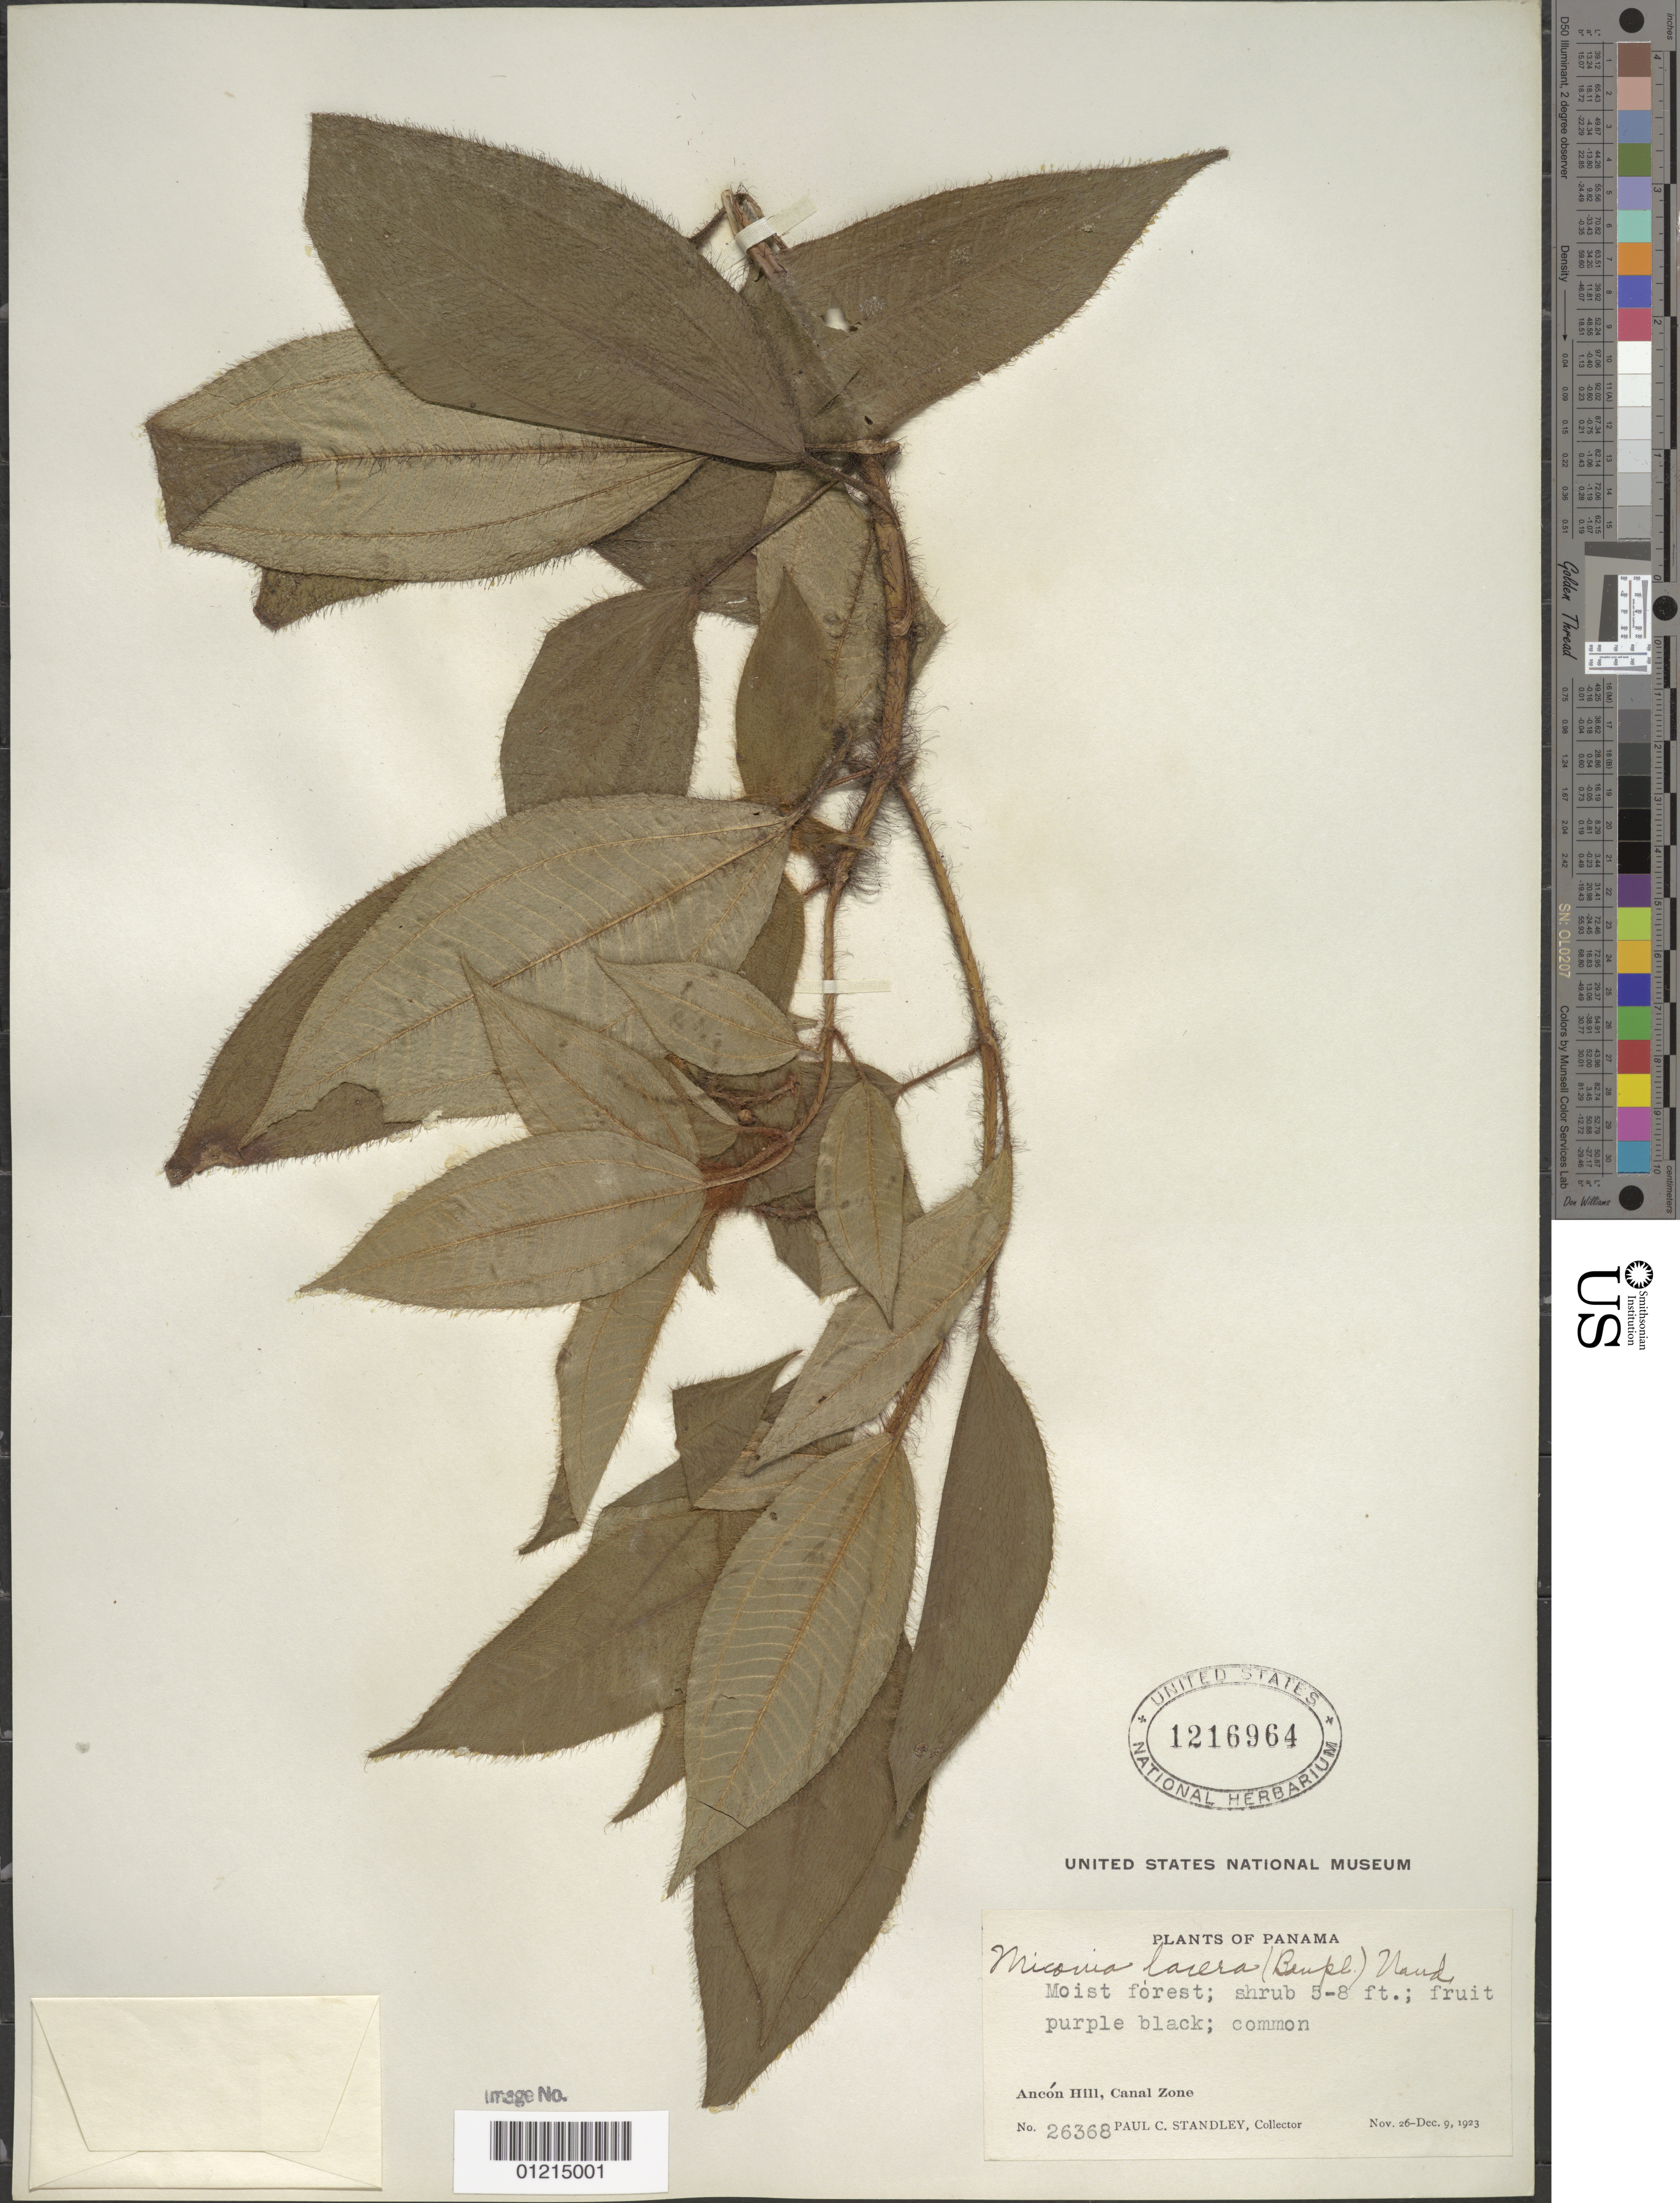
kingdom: Plantae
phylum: Tracheophyta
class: Magnoliopsida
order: Myrtales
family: Melastomataceae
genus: Miconia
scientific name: Miconia lacera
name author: (Bonpl.) Naudin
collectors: P. C. Standley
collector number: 26368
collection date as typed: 26 Nov 1923 to 09 Dec 1923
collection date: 1923-11-26/1923-12-09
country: Panama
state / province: Panamá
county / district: Canal Zone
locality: Ancón Hill.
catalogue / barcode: US 1216964